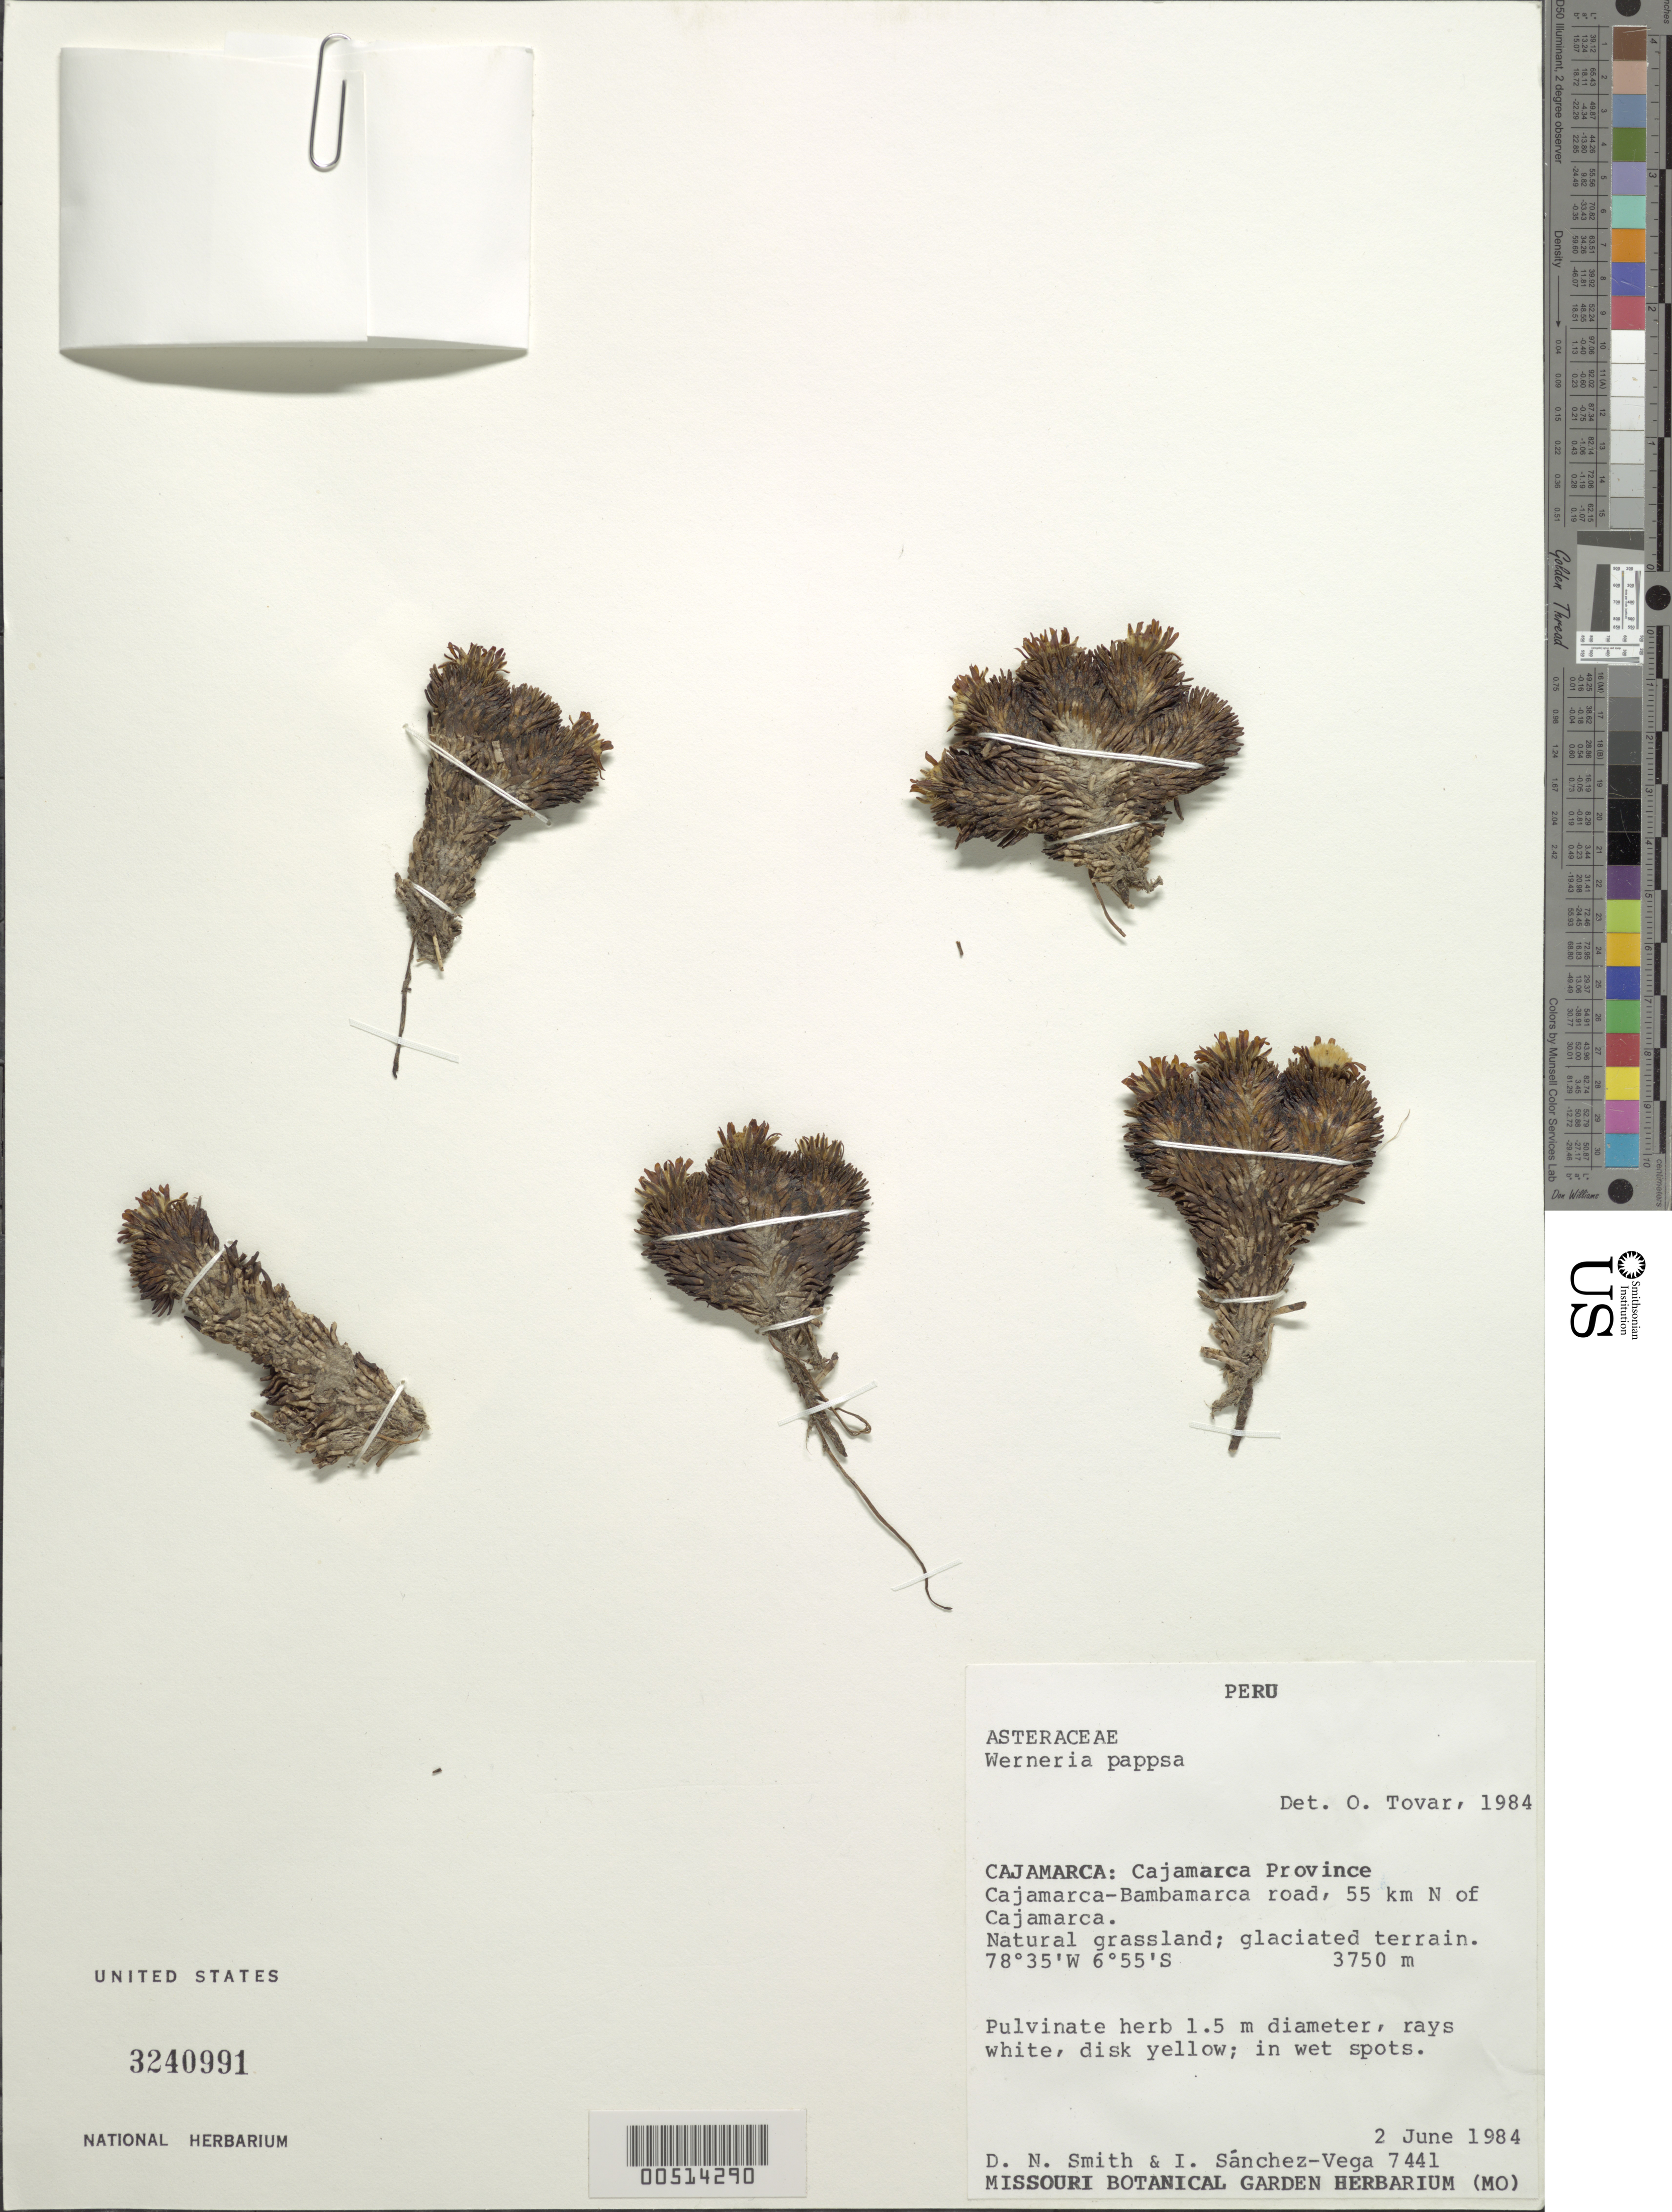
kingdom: Plantae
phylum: Tracheophyta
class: Magnoliopsida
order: Asterales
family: Asteraceae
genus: Xenophyllum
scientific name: Xenophyllum humile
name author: (Kunth) V.A. Funk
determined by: Funk, Vicki A., (BOT), Smithsonian Institution - National Museum of Natural History (UNITED STATES)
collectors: D. Smith & I. Sánchez-Vega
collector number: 7441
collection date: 1984-06-02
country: Peru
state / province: Cajamarca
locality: Cajamarca, Cajamarca-Bambamarca road, 55 km N of Cajamarca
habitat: Wet spots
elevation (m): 3750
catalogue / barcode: US 3240991